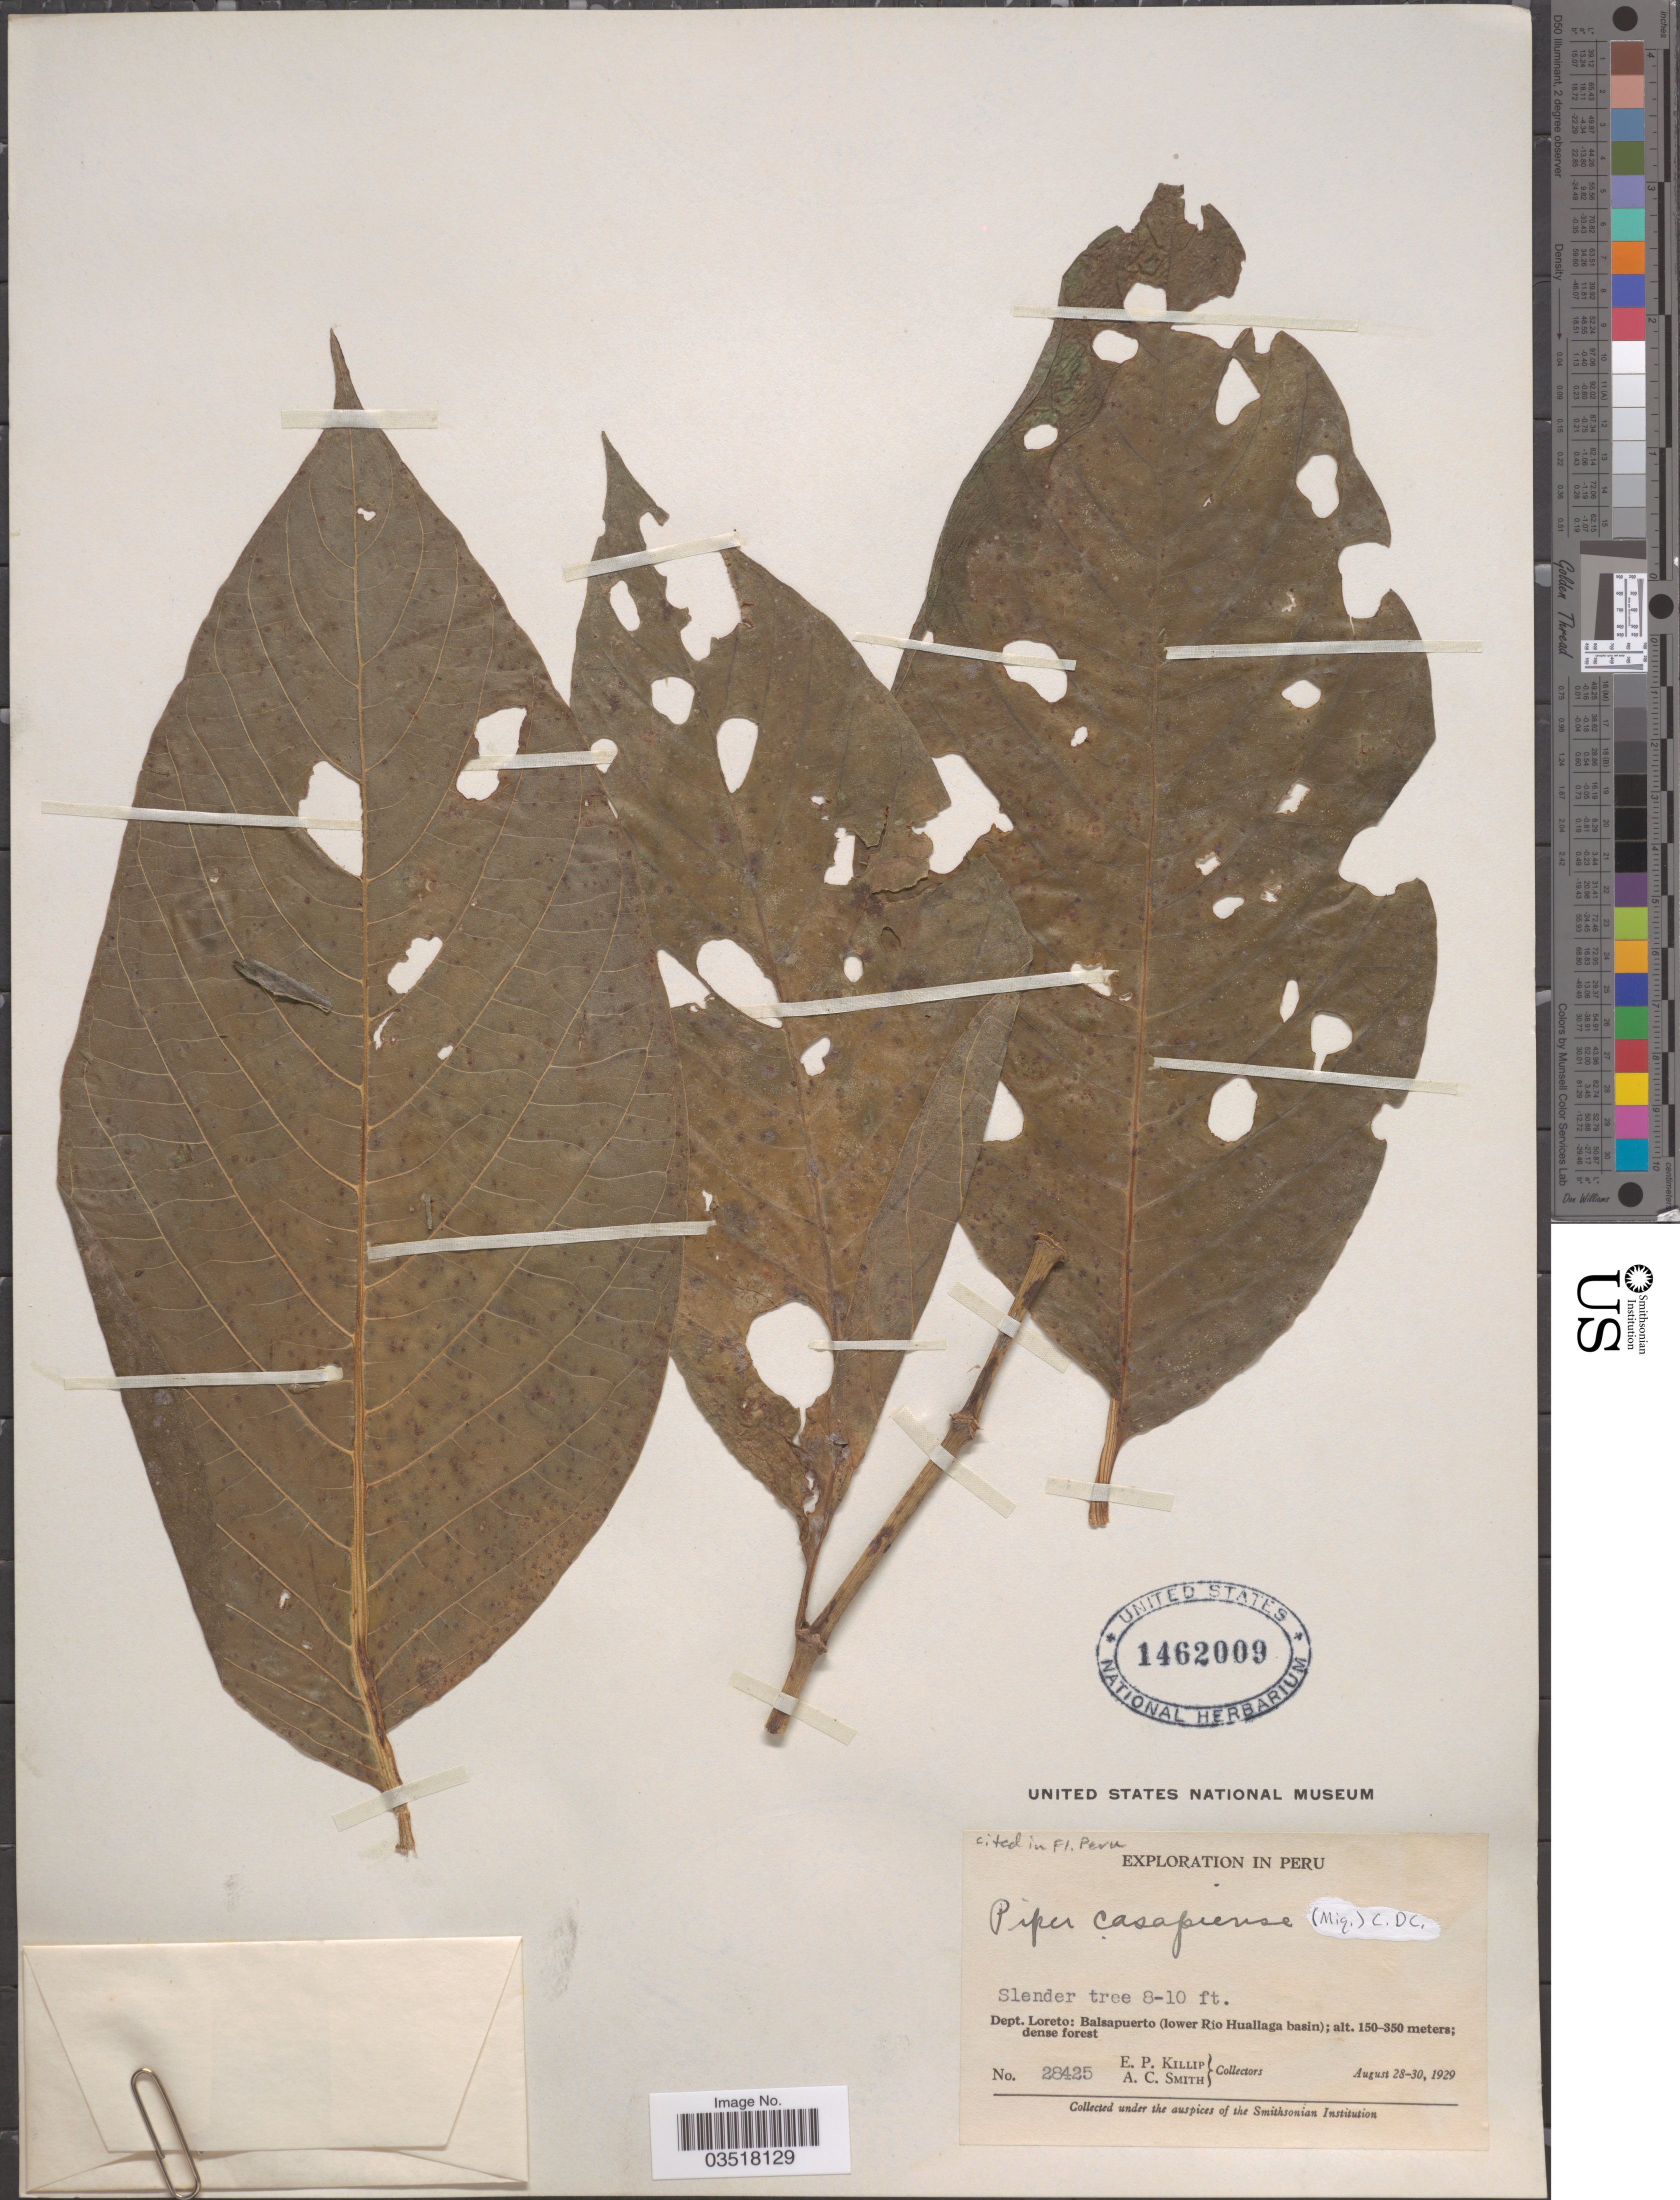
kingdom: Plantae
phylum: Tracheophyta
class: Magnoliopsida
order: Piperales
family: Piperaceae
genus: Piper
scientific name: Piper casapiense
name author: C. DC.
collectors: E. P. Killip & A. C. Smith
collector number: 28425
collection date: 1929-08-28/1929-08-30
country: Peru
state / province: Loreto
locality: Dept. Loreto: Balsapuerto (lower Río Huallaga basin).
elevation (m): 150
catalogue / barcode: US 1462009